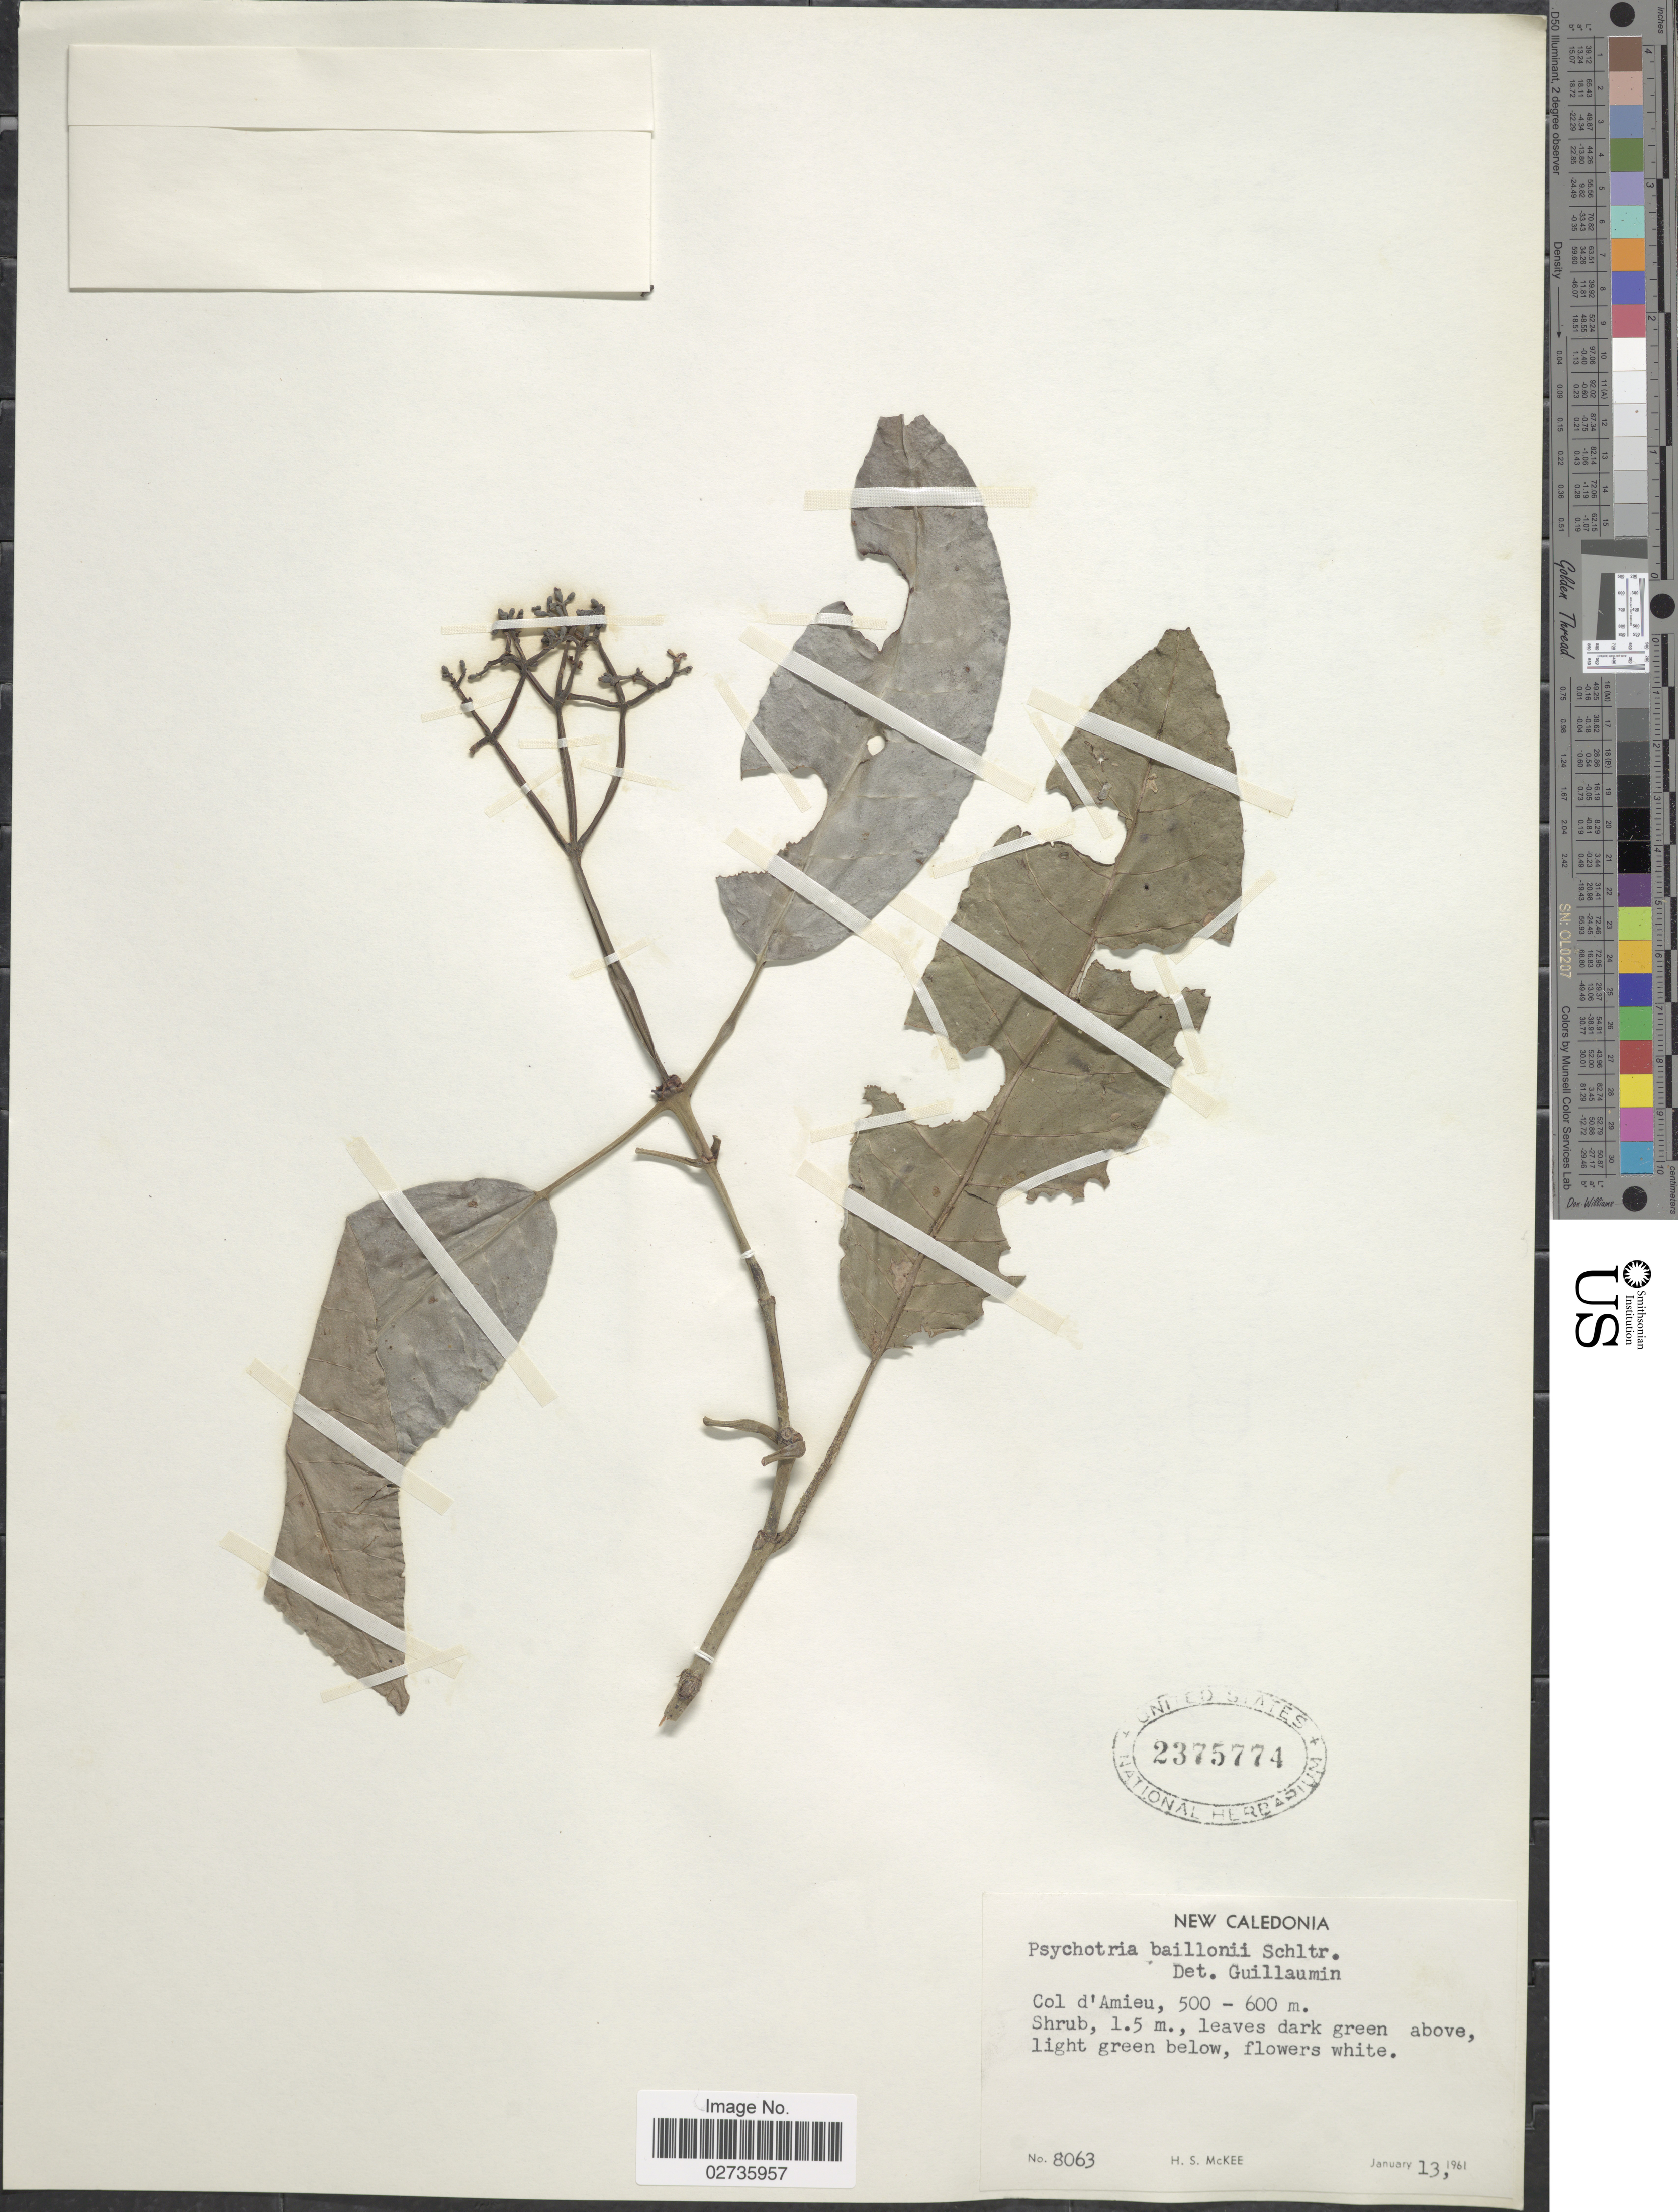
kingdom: Plantae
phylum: Tracheophyta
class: Magnoliopsida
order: Gentianales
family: Rubiaceae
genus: Psychotria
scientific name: Psychotria baillonii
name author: Schltr.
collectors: H. S. McKee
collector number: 8063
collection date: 1961-01-13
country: New Caledonia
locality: Col d'Amieu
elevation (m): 500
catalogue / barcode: US 2375774